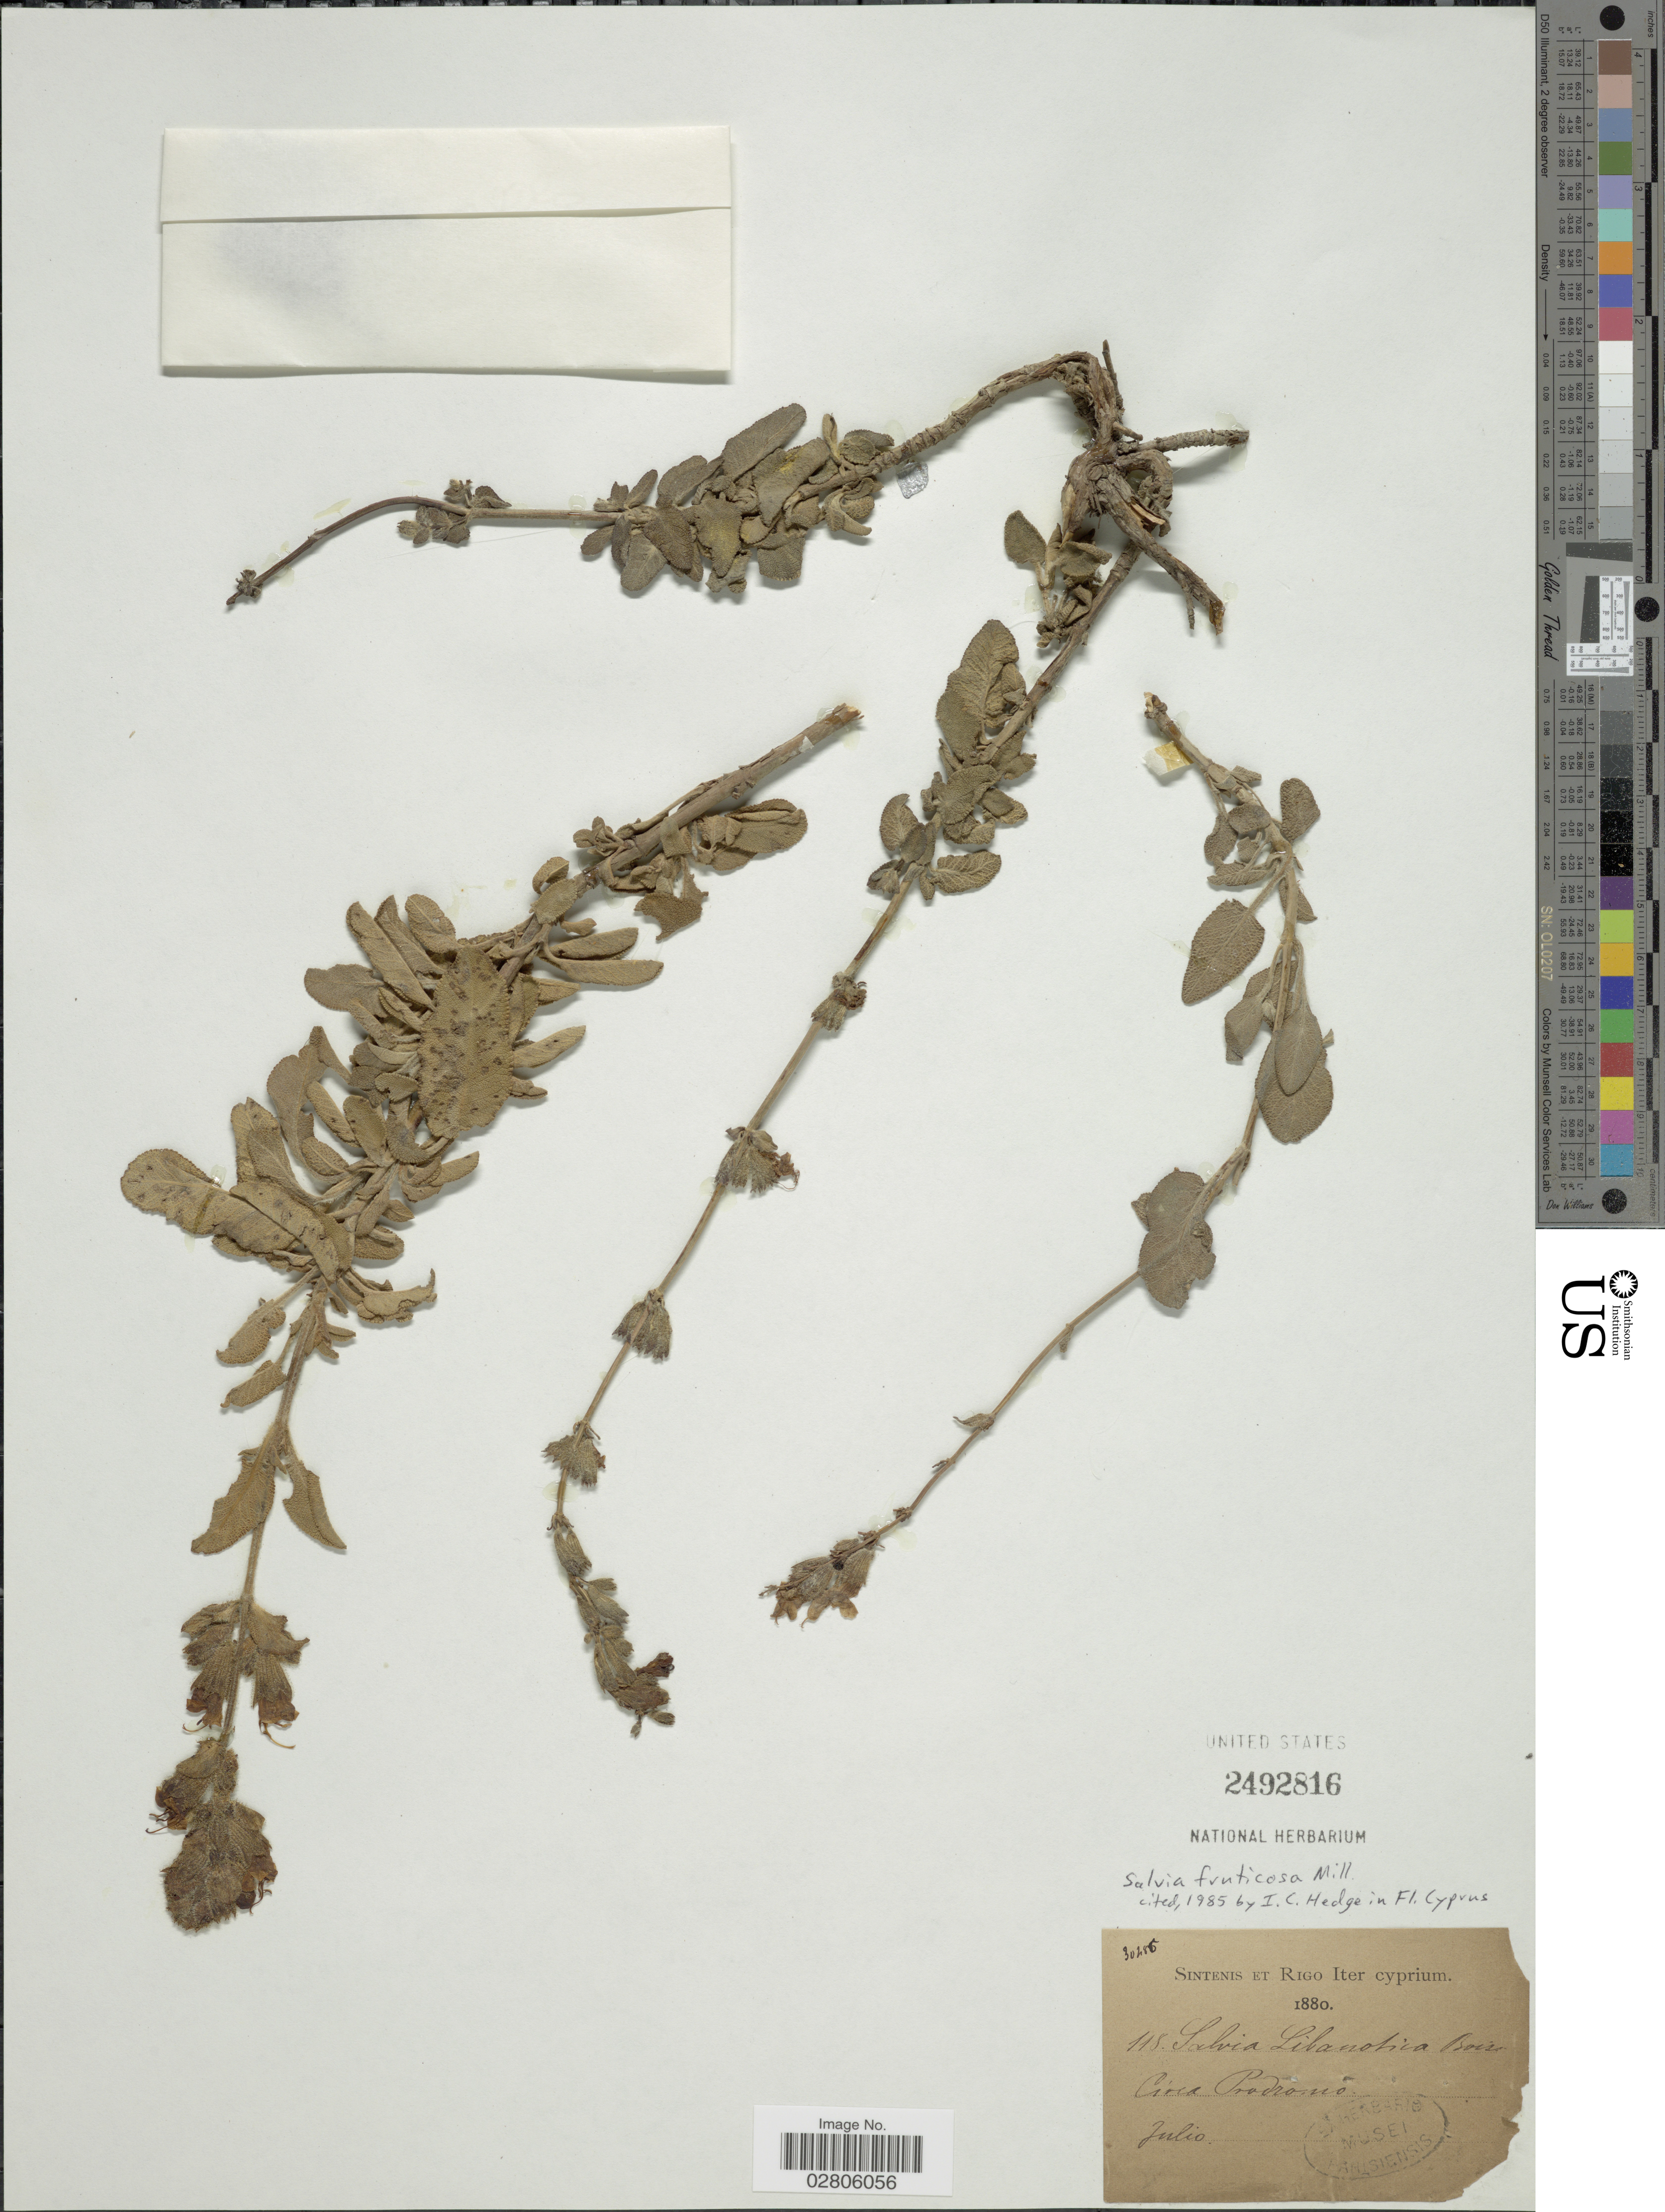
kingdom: Plantae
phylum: Tracheophyta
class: Magnoliopsida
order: Lamiales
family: Lamiaceae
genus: Salvia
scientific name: Salvia fruticosa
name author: Mill.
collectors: -. Sintenis & -- Rigo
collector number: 30485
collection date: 1880-07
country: Cyprus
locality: Circa Prodromo [interpreted].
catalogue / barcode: US 2492816